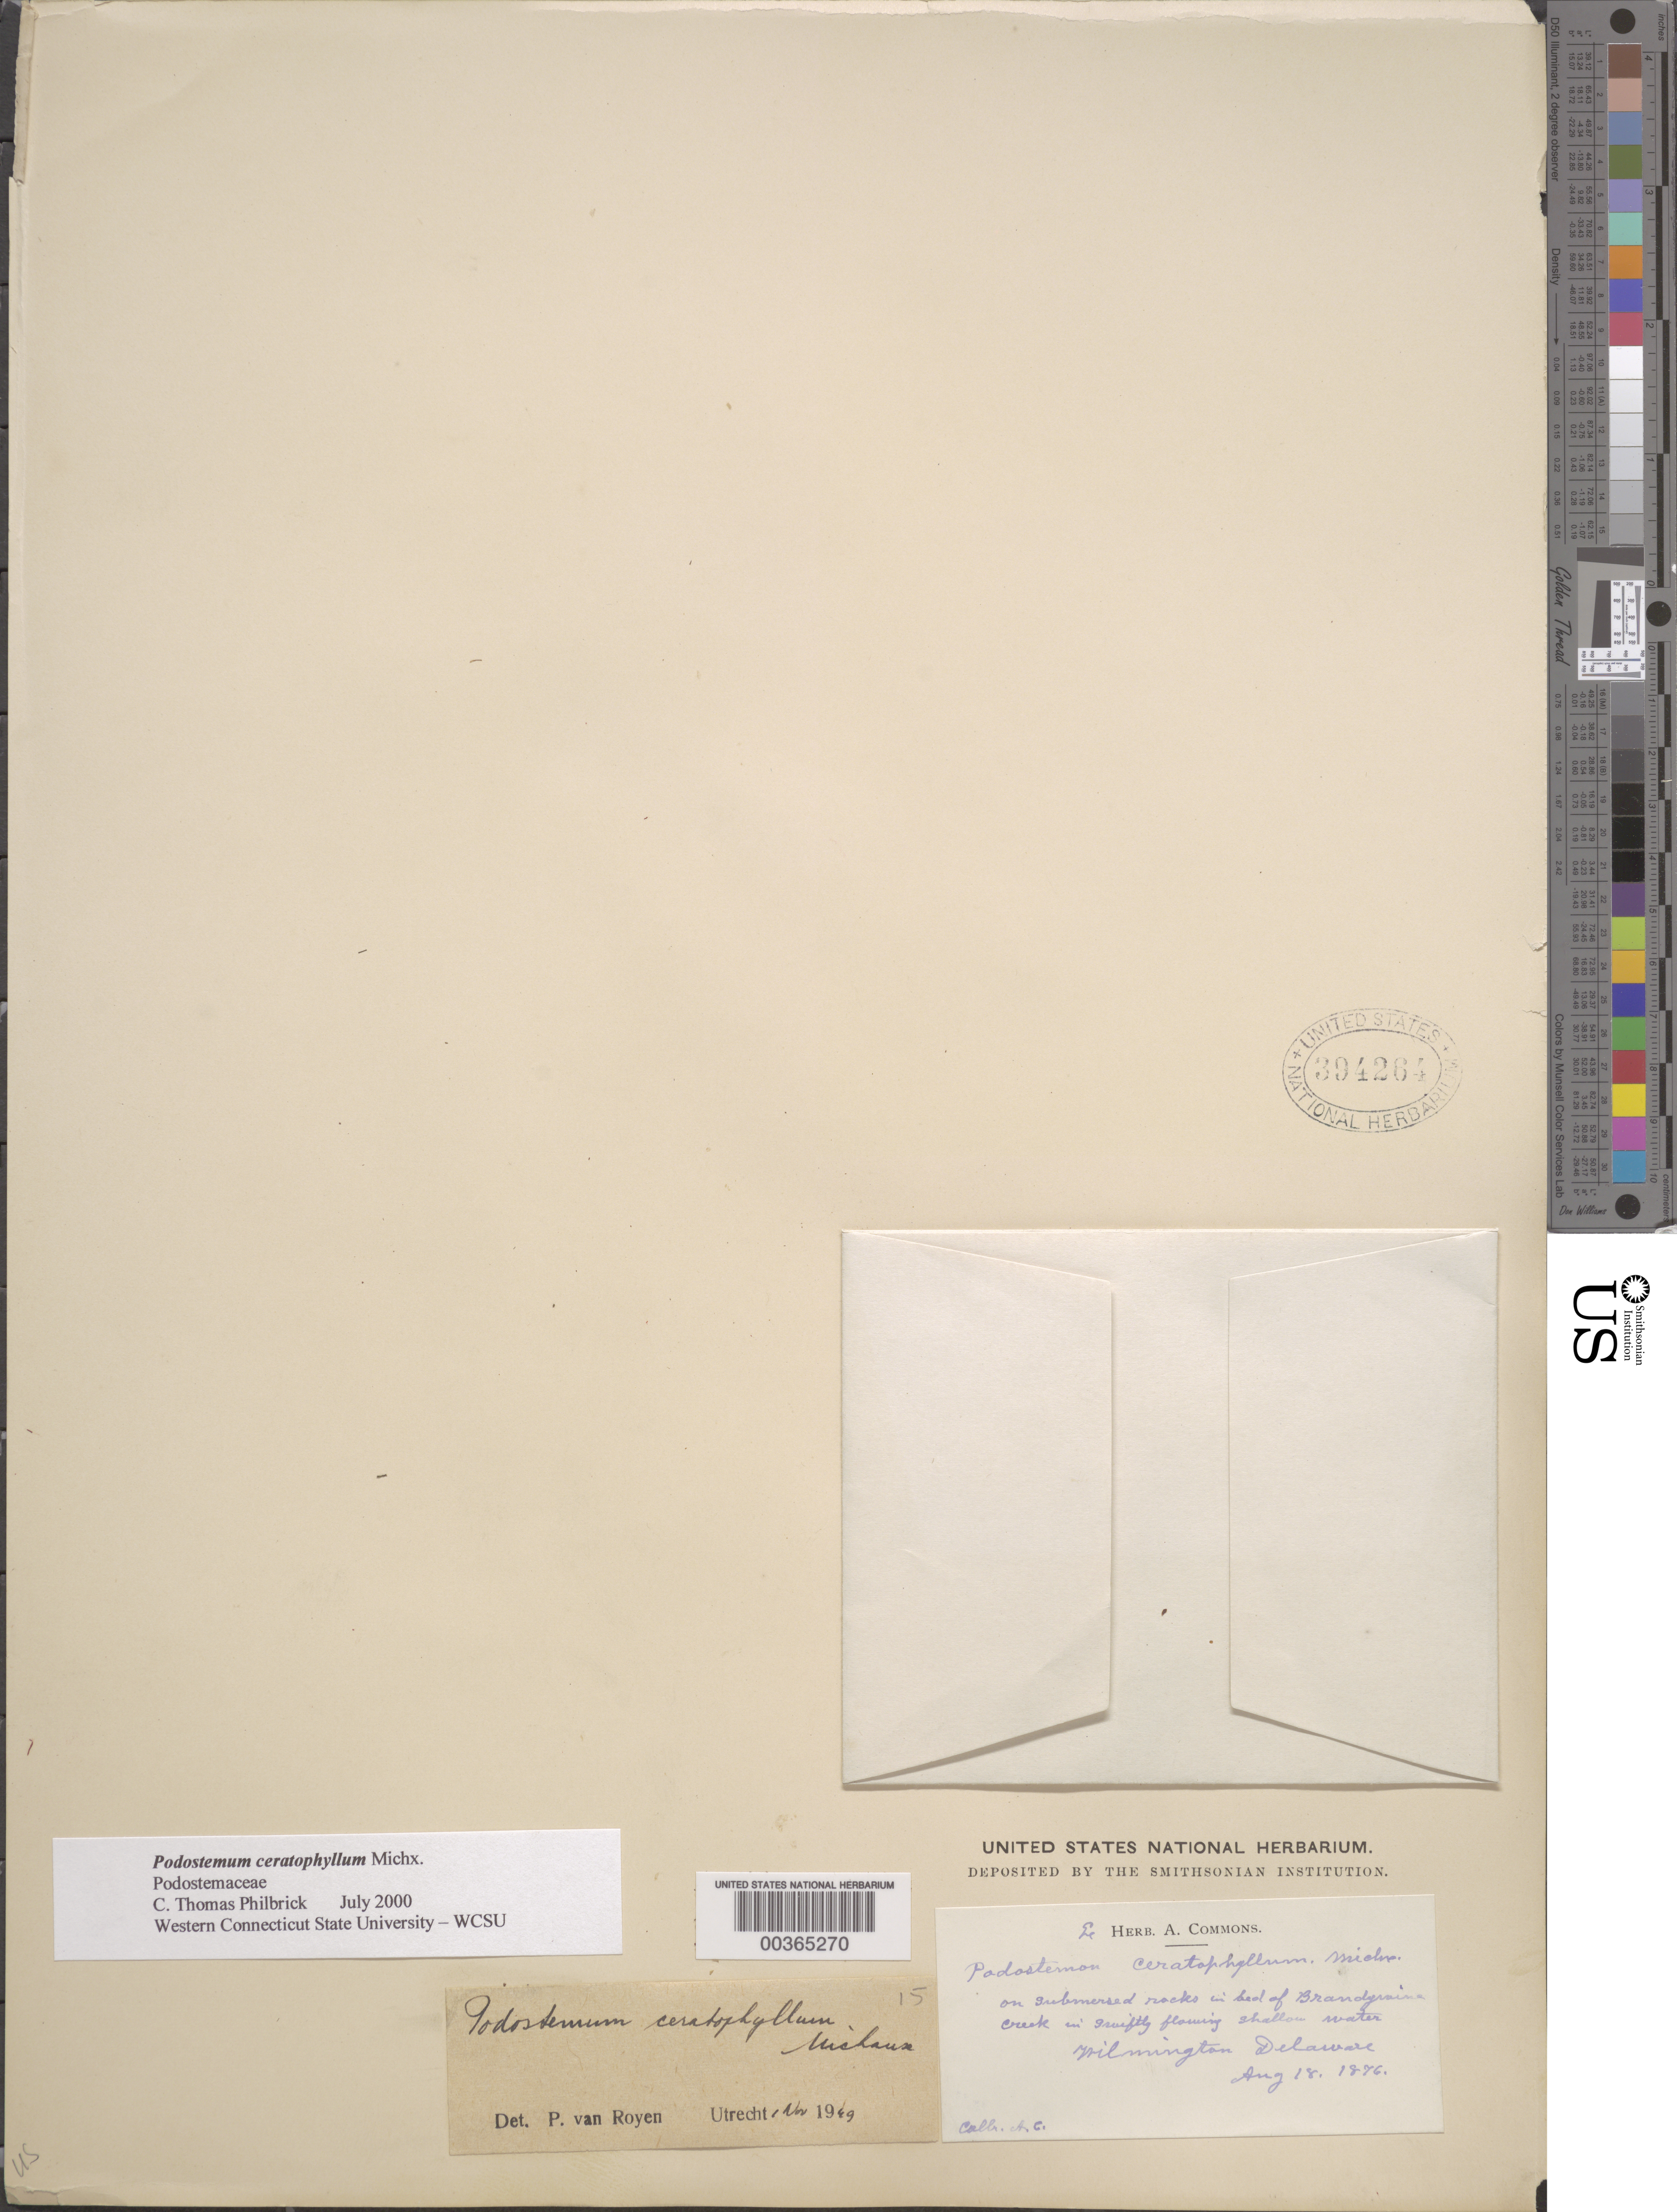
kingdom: Plantae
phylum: Tracheophyta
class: Magnoliopsida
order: Malpighiales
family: Podostemaceae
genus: Podostemum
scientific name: Podostemum ceratophylllum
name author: Michx.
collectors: A. Commons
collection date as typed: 18 Aug 1876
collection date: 1876-08-18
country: United States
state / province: Delaware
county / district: New Castle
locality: Wilmington, brandywine creek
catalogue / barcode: US 394264